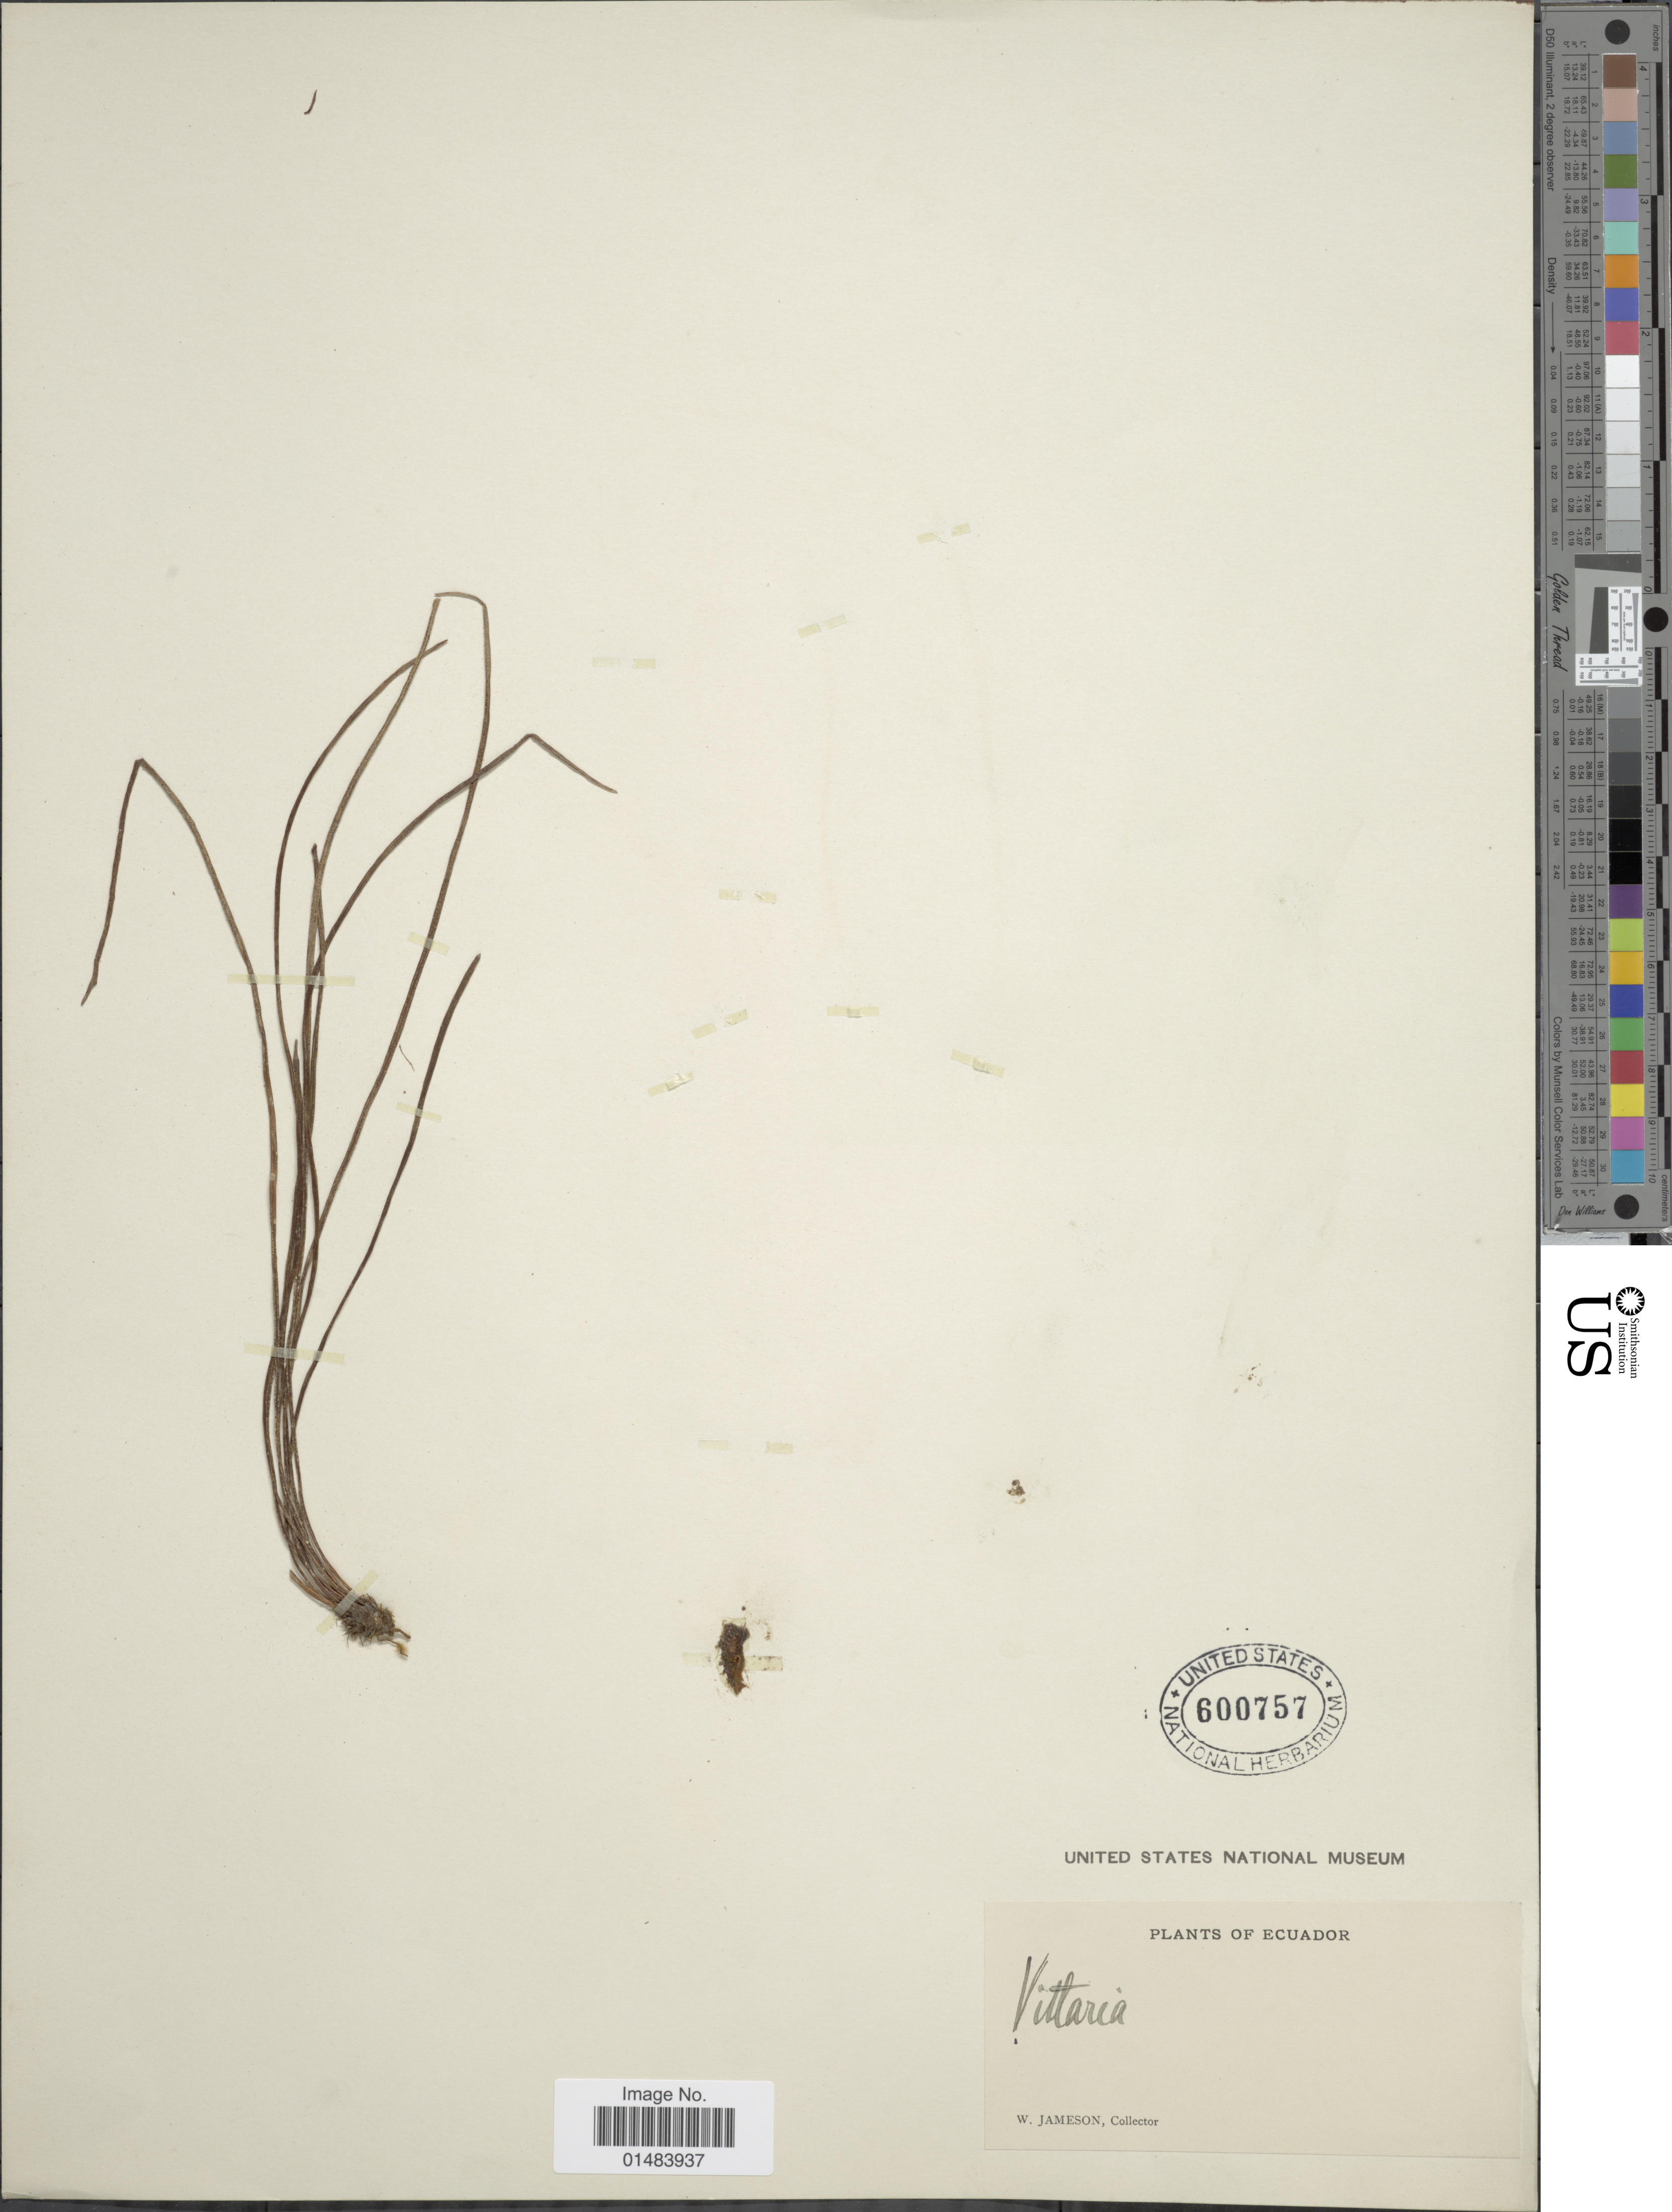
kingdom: Plantae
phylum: Tracheophyta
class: Polypodiopsida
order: Polypodiales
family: Pteridaceae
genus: Vittaria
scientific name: Vittaria graminifolia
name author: Kaulf.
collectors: W. Jameson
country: Ecuador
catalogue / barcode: US 600757